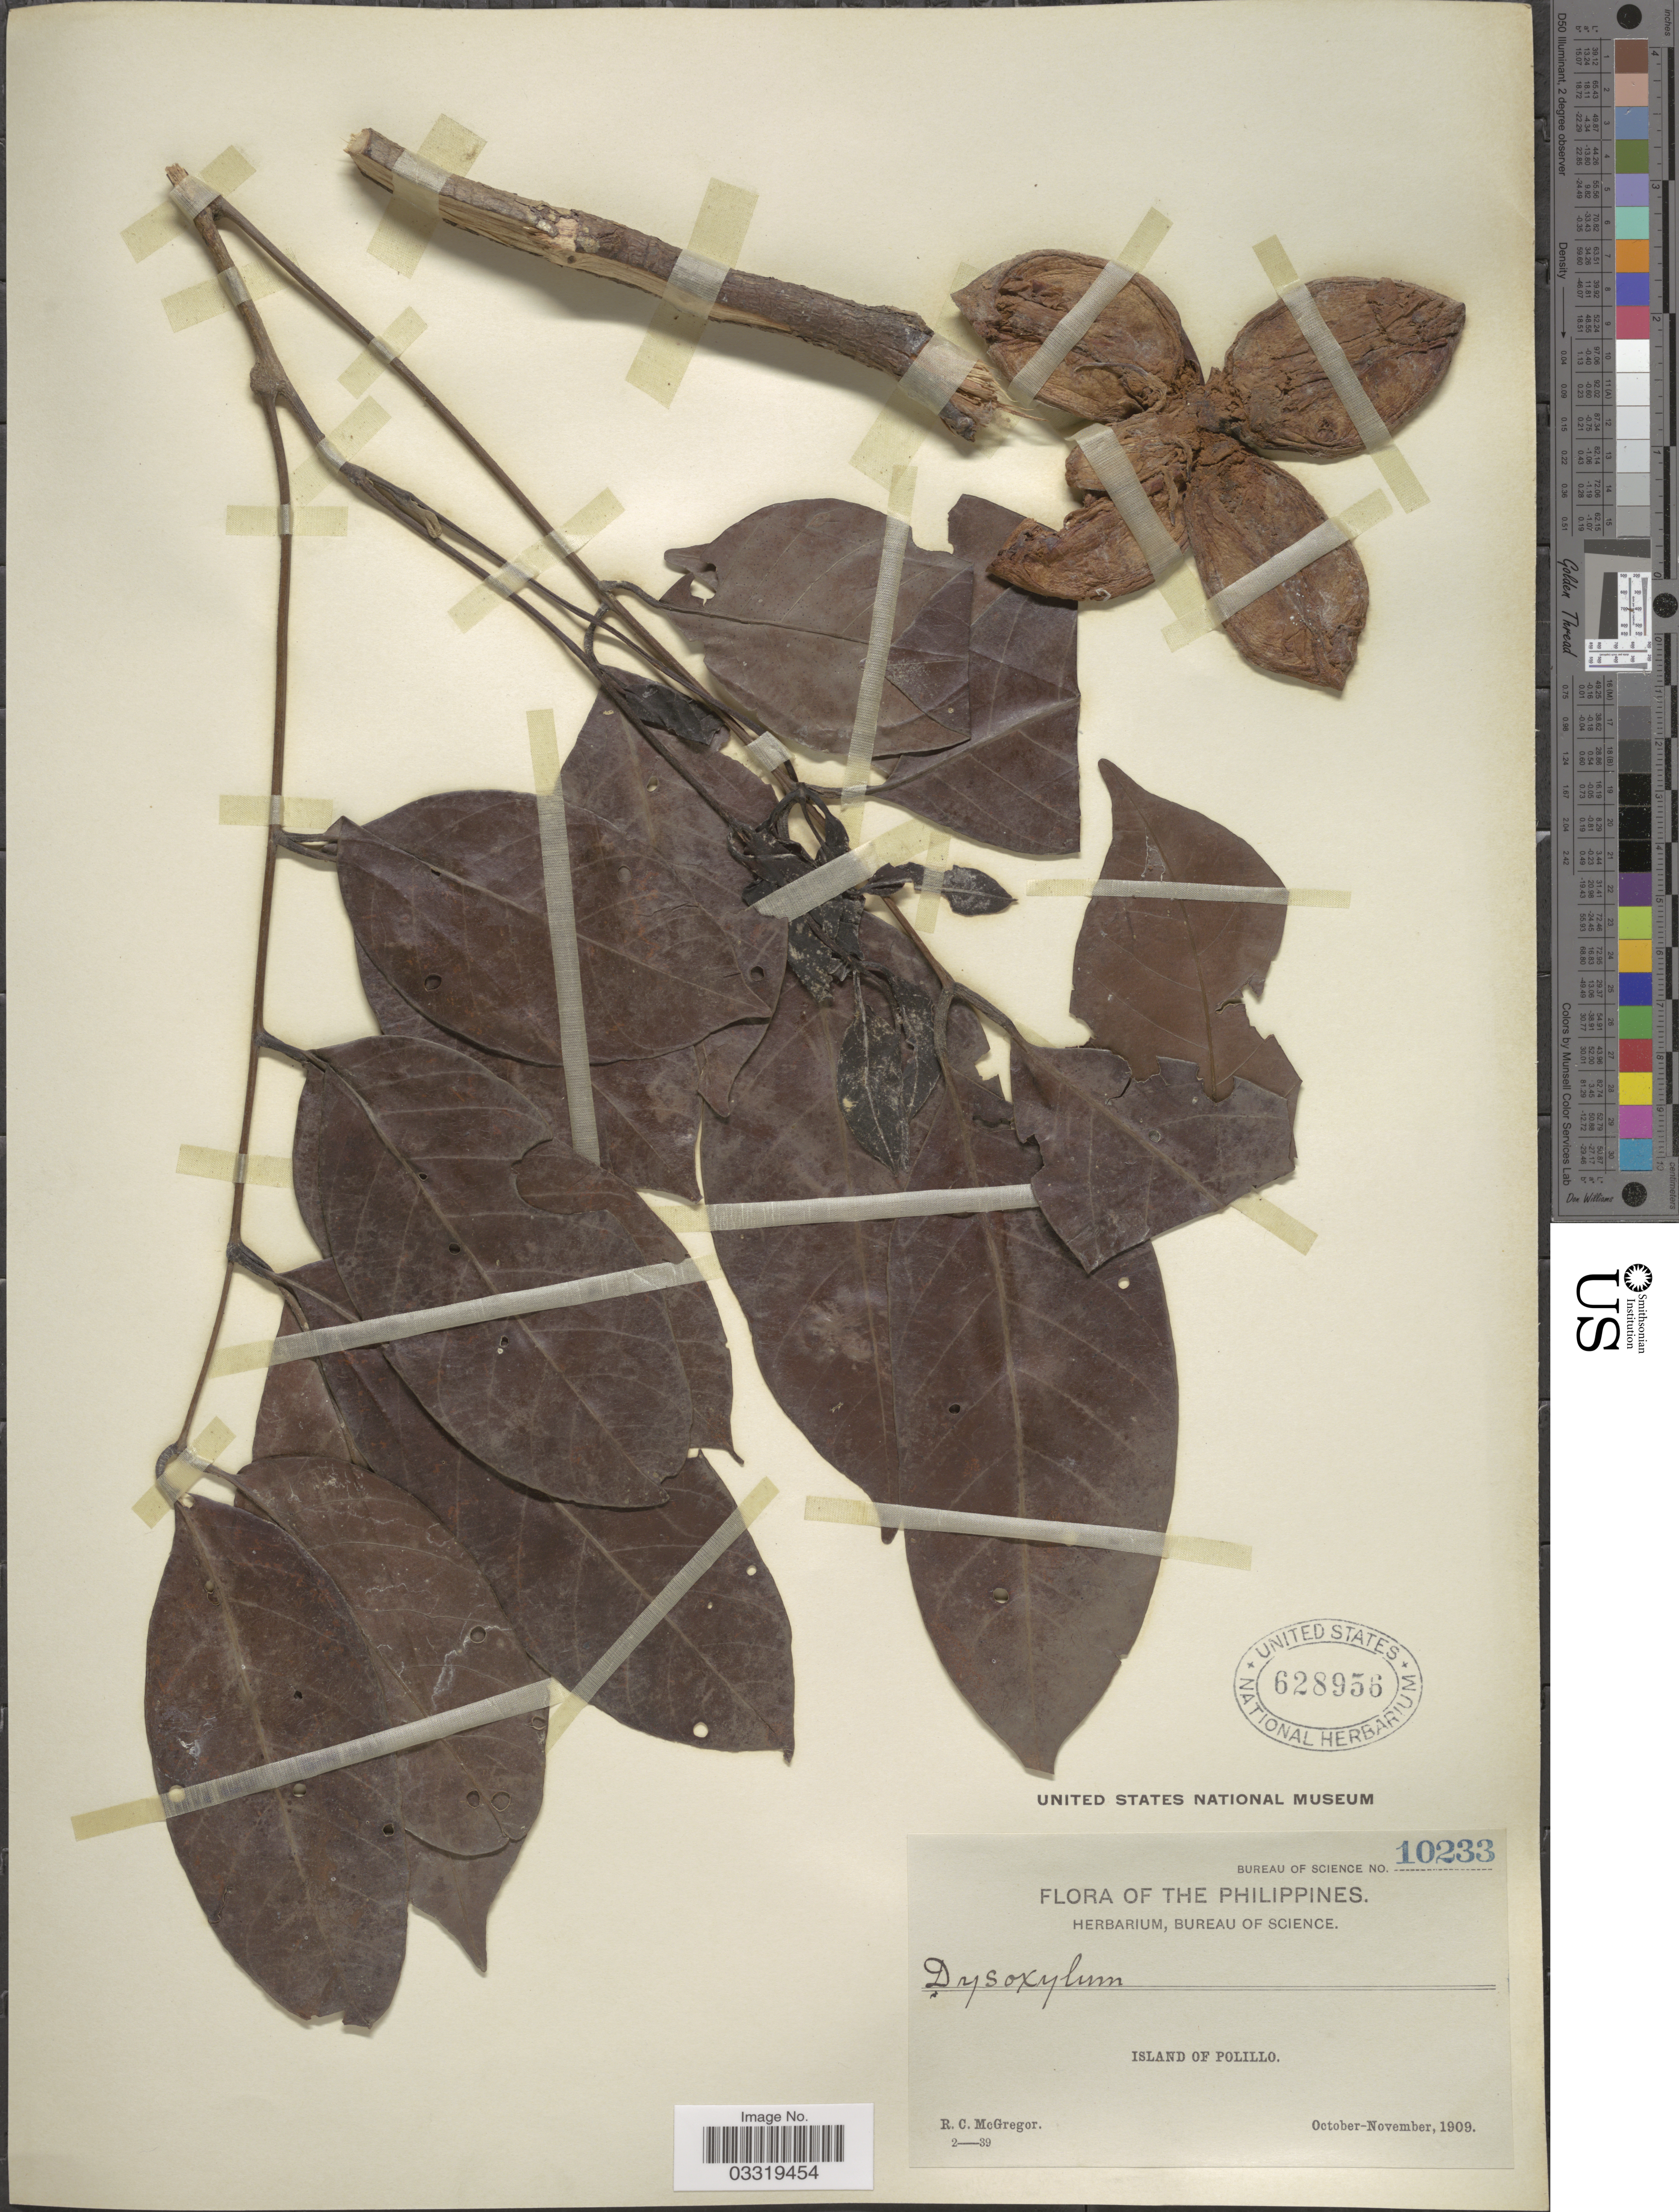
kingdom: Plantae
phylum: Tracheophyta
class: Magnoliopsida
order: Sapindales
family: Meliaceae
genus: Dysoxylum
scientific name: Dysoxylum sp.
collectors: R. C. McGregor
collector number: Bureau of Science 10233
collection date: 1909-10/1909-11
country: Philippines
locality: Island of Polillo.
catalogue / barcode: US 628956